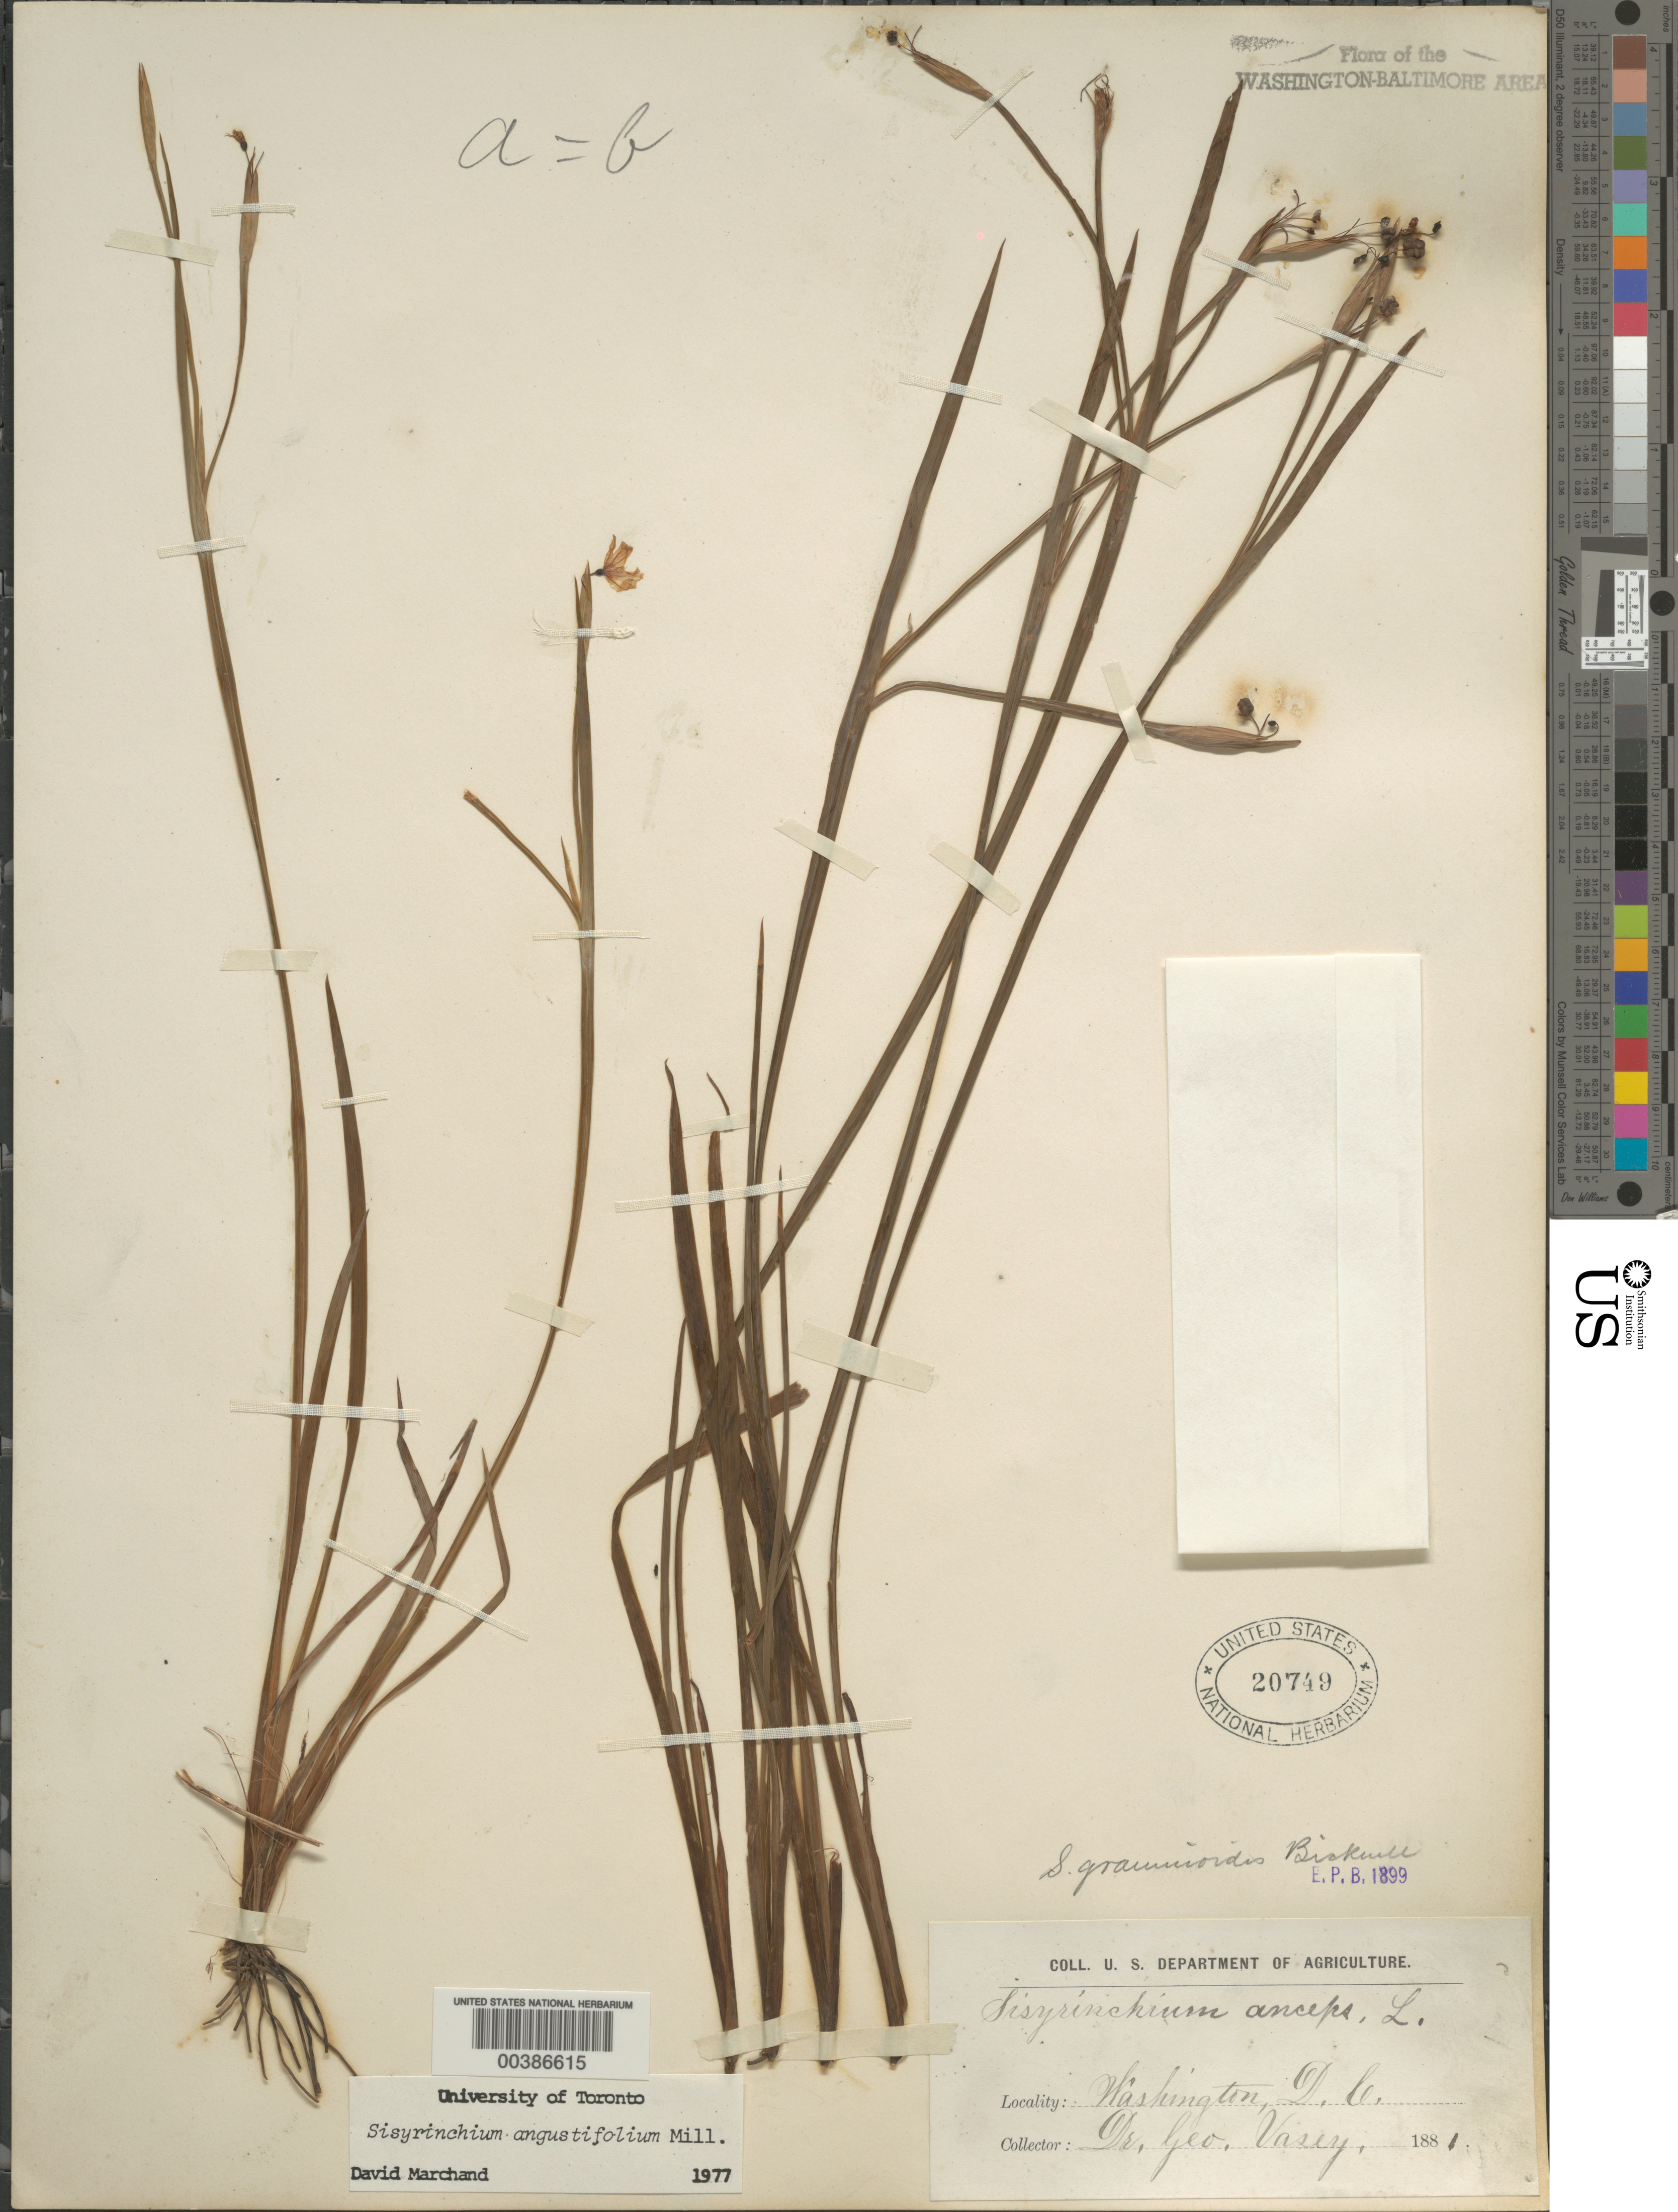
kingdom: Plantae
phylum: Tracheophyta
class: Liliopsida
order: Asparagales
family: Iridaceae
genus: Sisyrinchium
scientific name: Sisyrinchium angustifolium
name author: Mill.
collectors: G. Vasey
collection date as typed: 1881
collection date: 1881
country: United States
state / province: District of Columbia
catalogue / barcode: US 20749